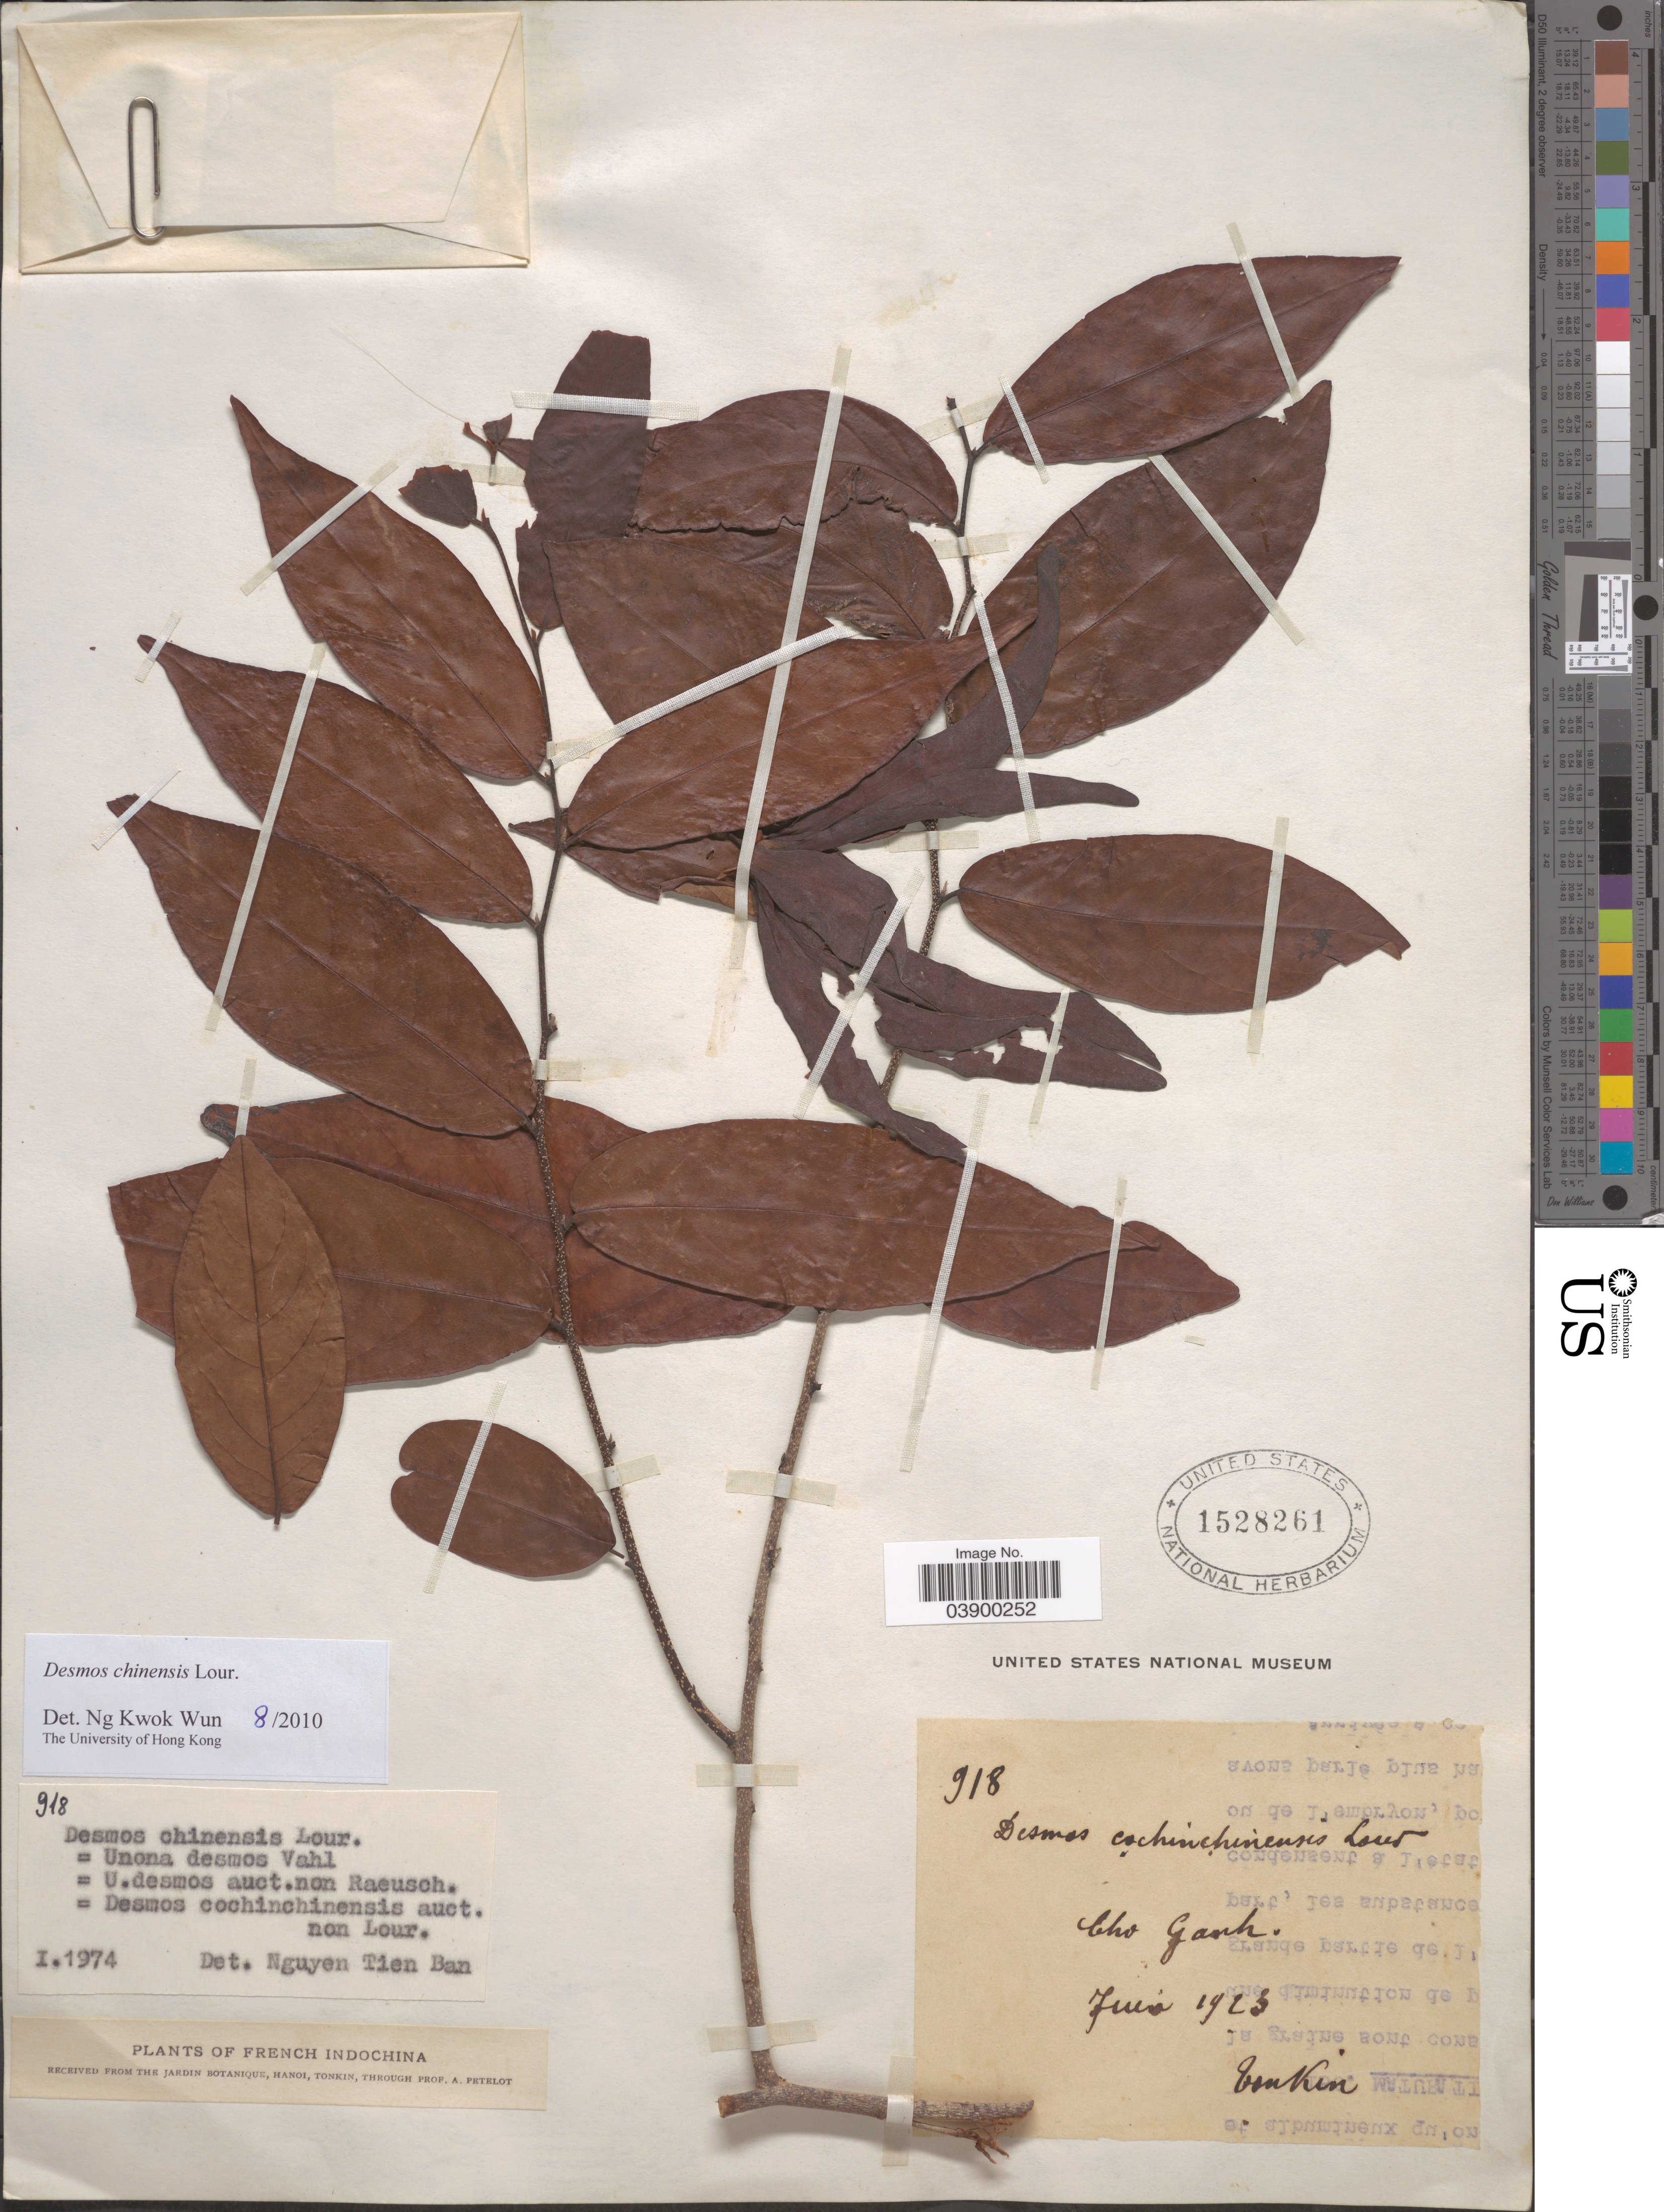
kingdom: Plantae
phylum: Tracheophyta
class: Magnoliopsida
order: Magnoliales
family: Annonaceae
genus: Desmos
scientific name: Desmos chinensis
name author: Lour.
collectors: P. A. Pételot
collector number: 918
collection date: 1923-06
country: Vietnam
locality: French Indochina. Cho Ganh.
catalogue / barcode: US 1528261